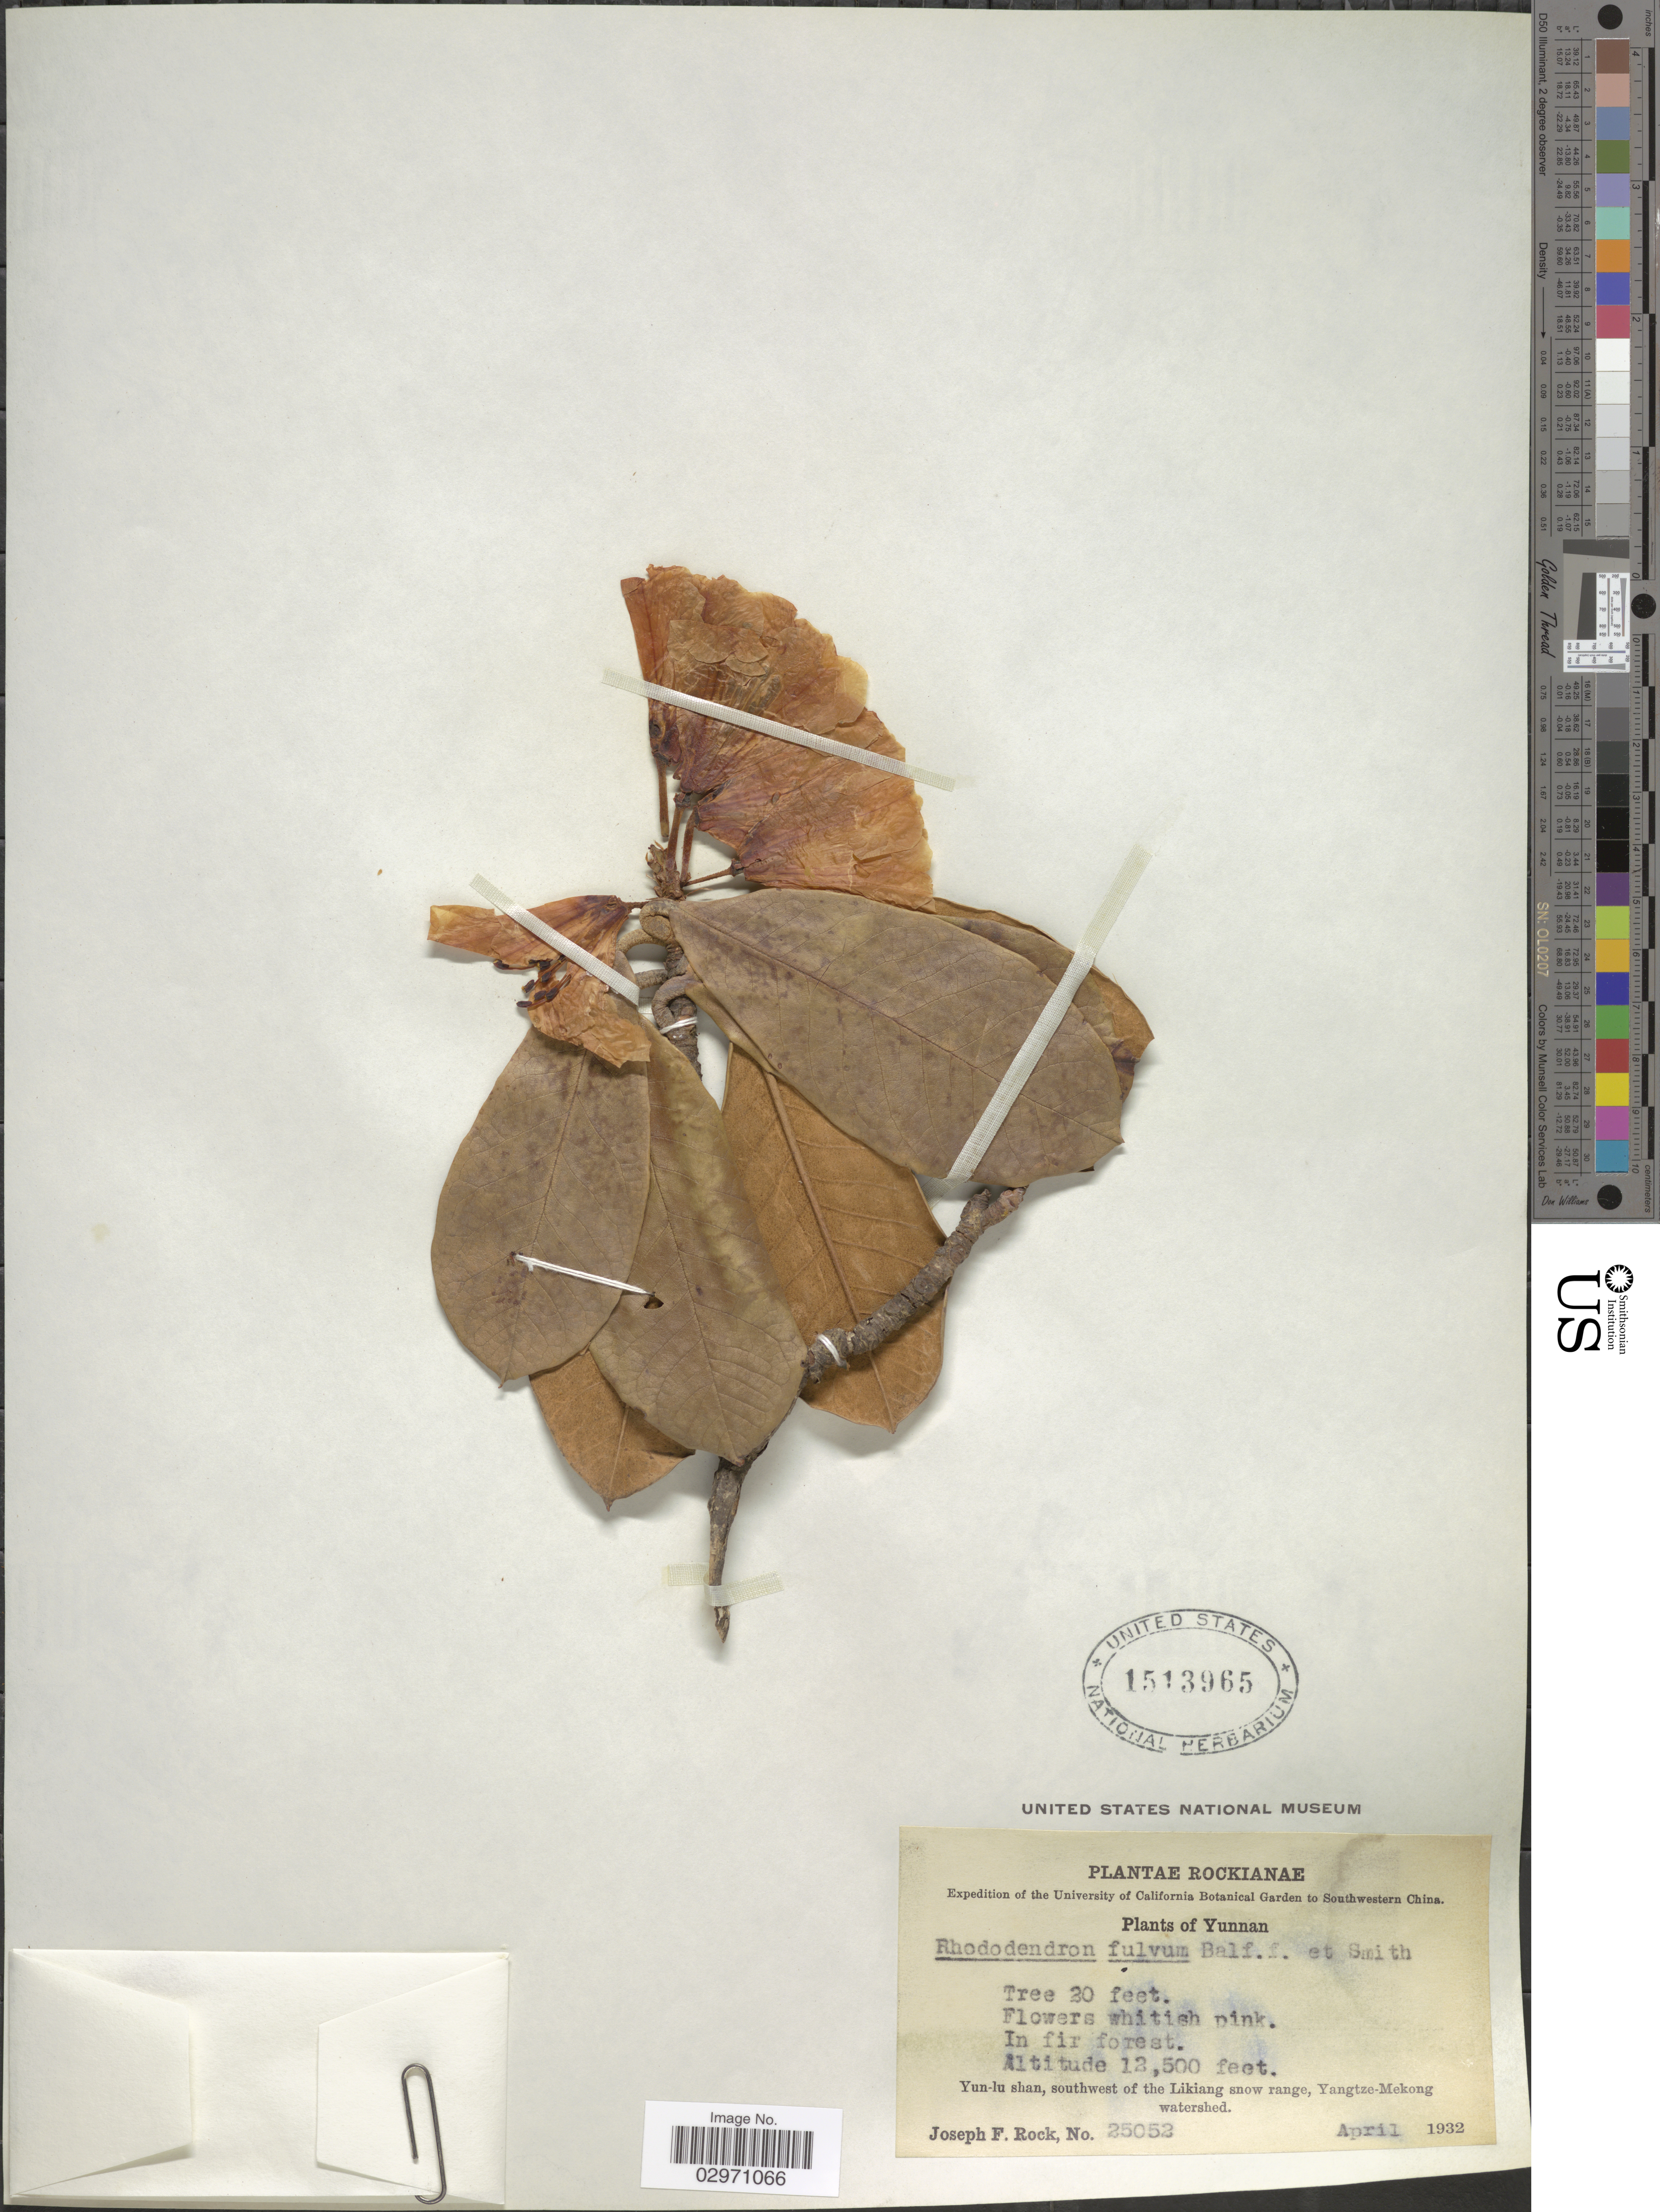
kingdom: Plantae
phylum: Tracheophyta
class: Magnoliopsida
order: Ericales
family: Ericaceae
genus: Rhododendron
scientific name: Rhododendron fulvum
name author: Balf. f. & W.W. Sm.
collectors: J. F. Rock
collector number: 25052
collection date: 1932-04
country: China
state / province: Yunnan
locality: Southwestern China. Yun-lu shan, southwestern of the Likiang snow range, Yangtze-Mekong watershed.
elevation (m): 3810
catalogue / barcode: US 1513965